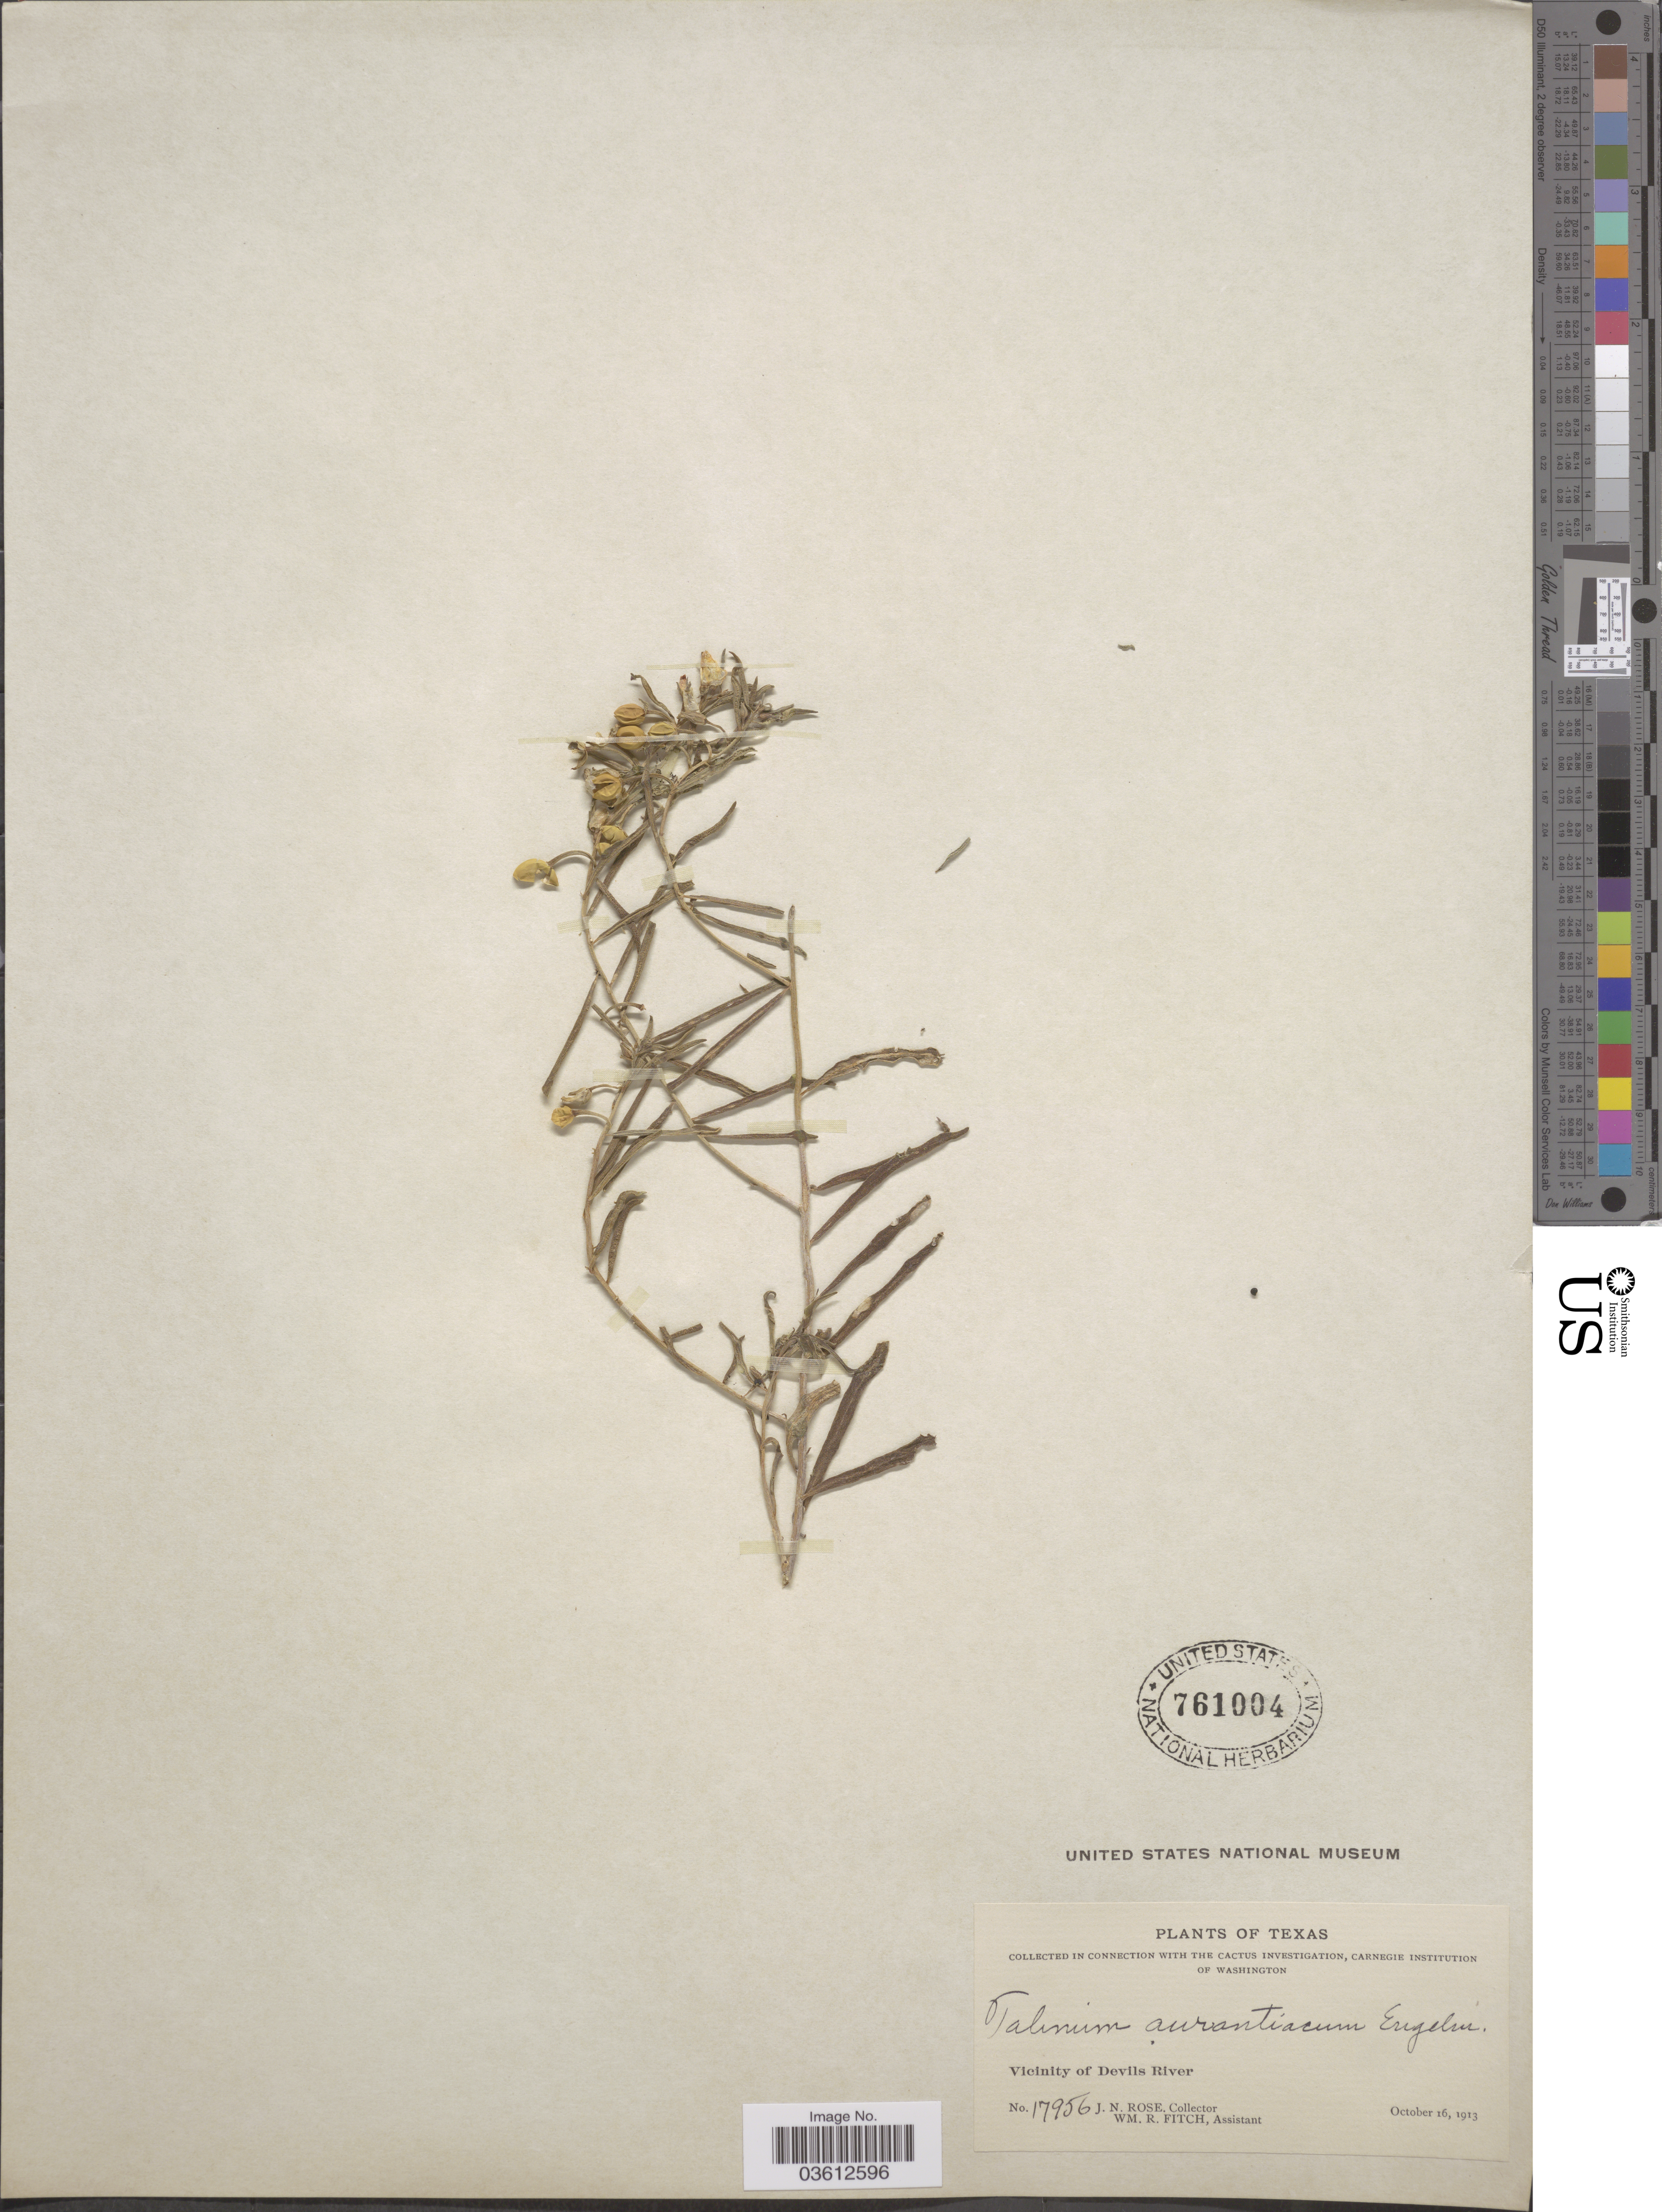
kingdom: Plantae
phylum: Tracheophyta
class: Magnoliopsida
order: Caryophyllales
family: Talinaceae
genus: Talinum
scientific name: Talinum aurantiacum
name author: Engelm. in A. Gray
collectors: J. N. Rose & W. R. Fitch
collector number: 17956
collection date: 1913-10-16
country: United States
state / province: Texas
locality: Vicinity of Devils River.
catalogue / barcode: US 761004